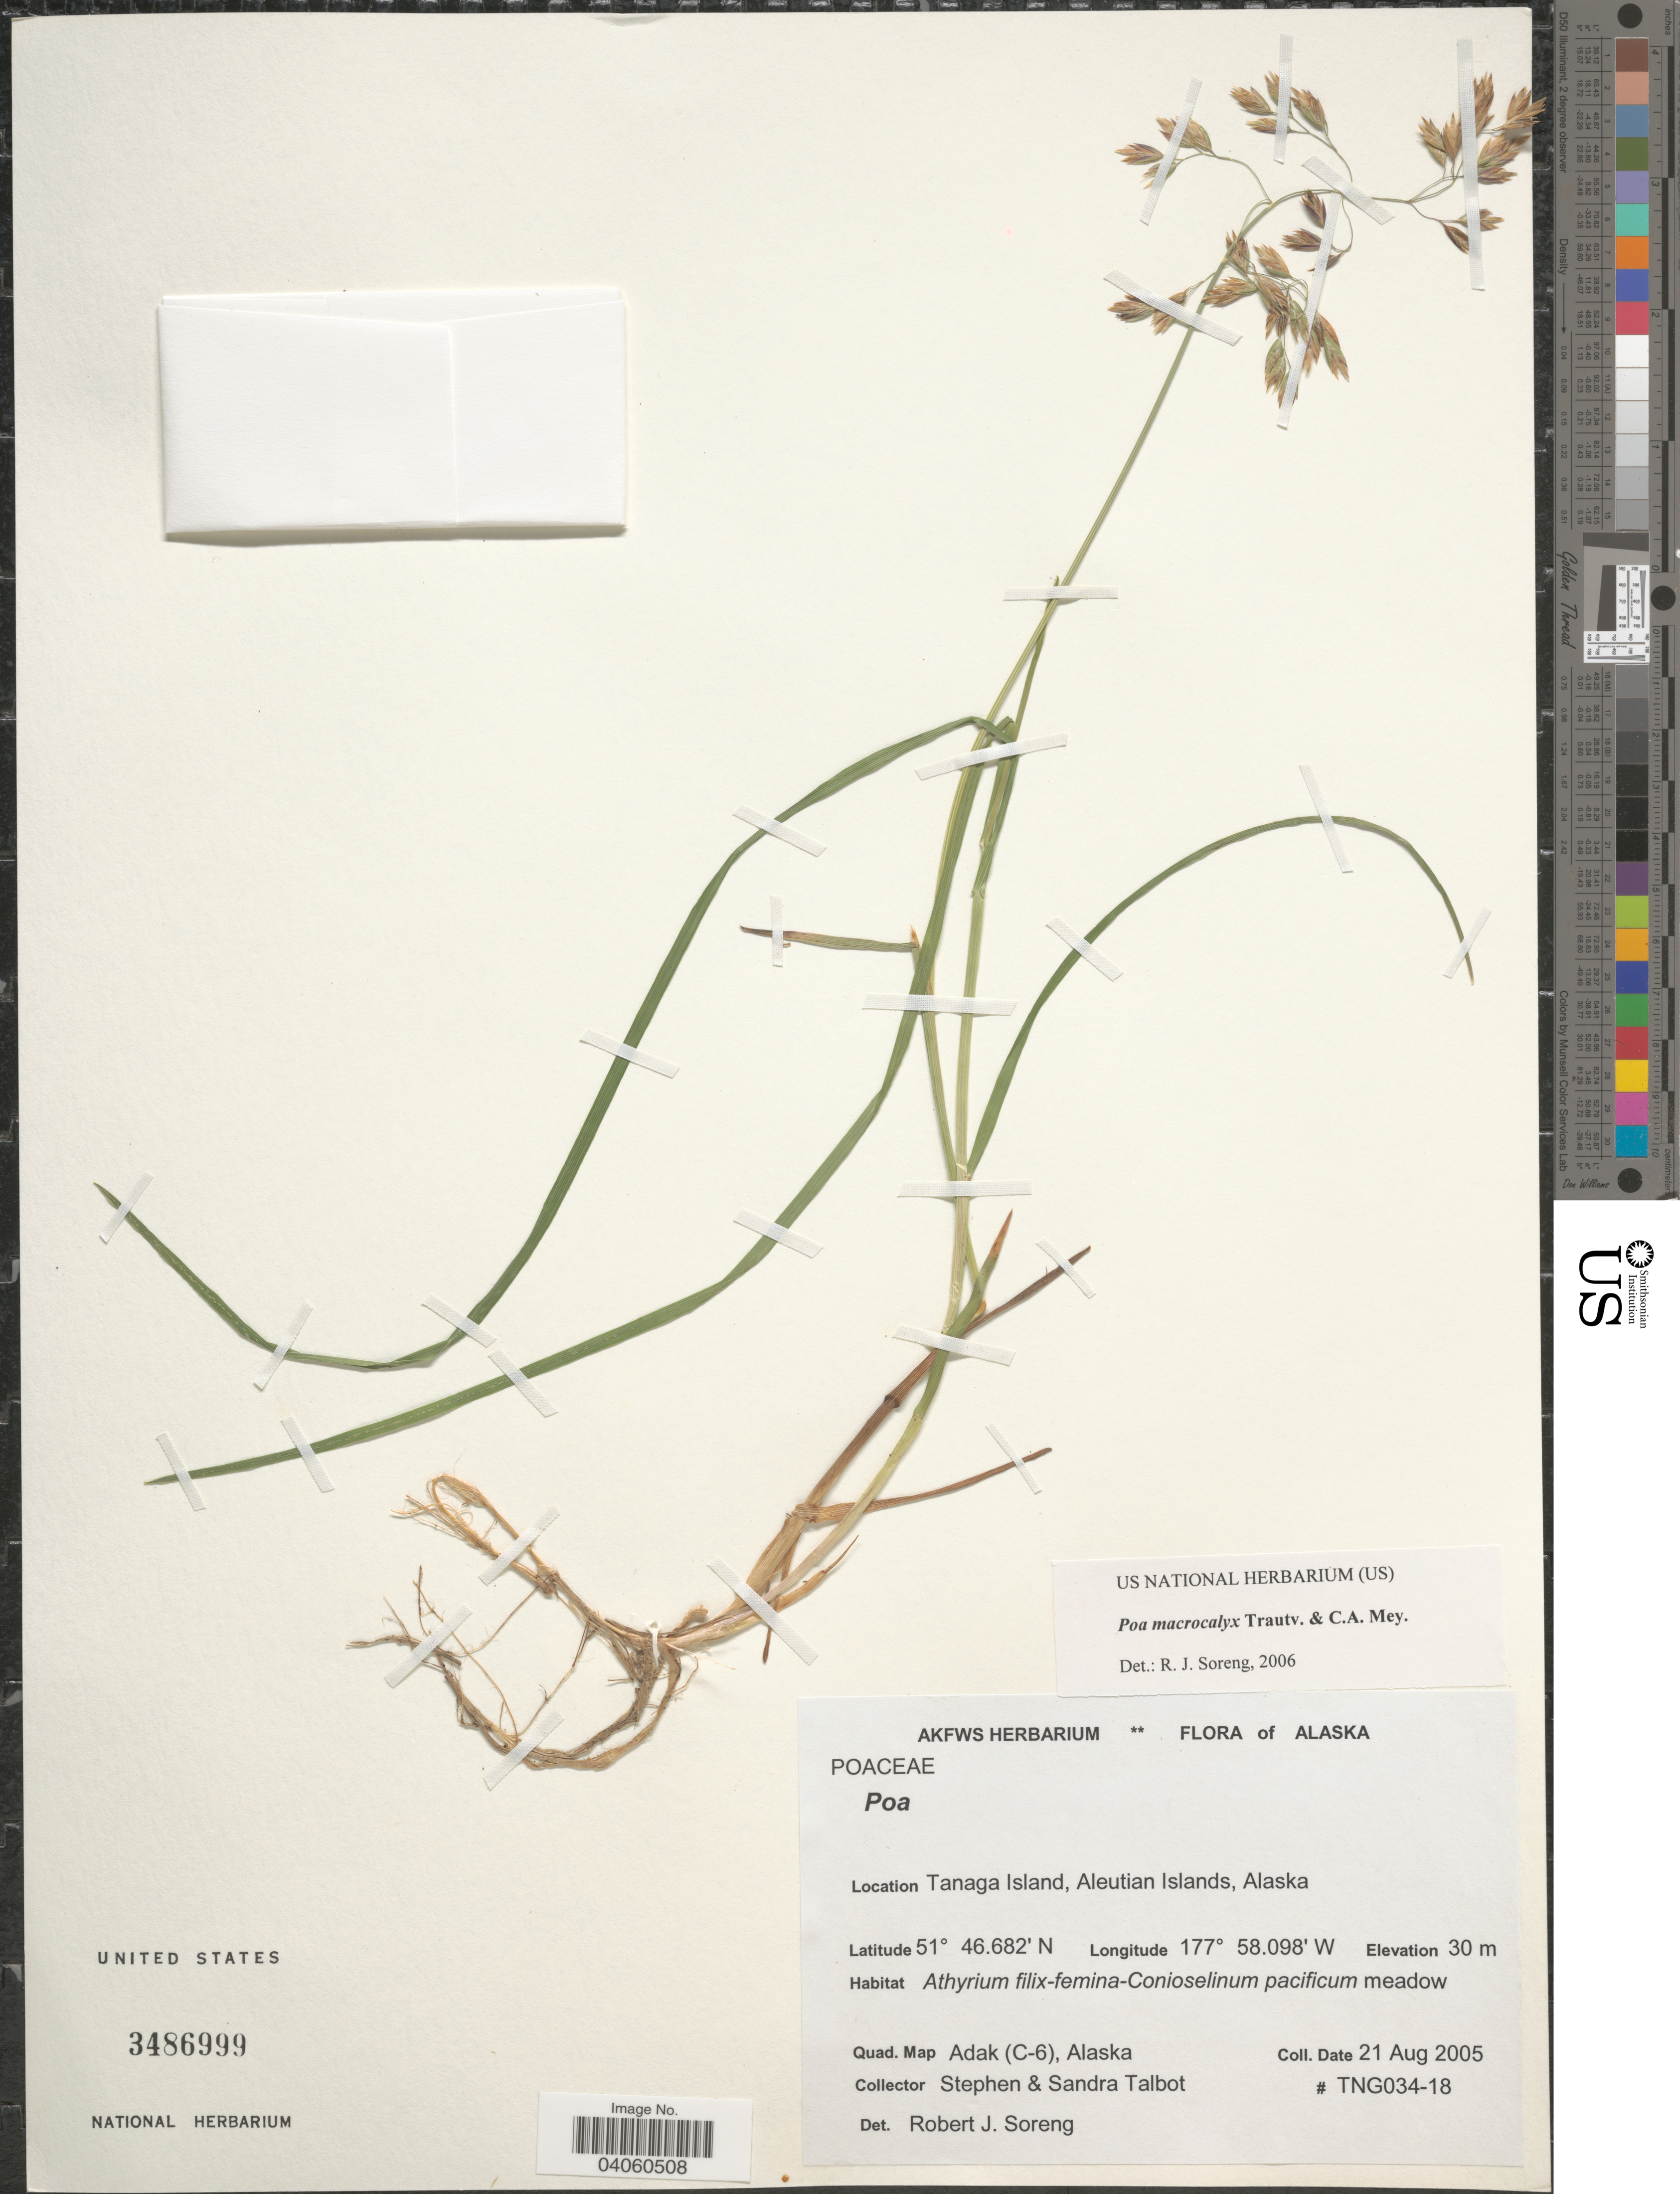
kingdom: Plantae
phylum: Tracheophyta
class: Liliopsida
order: Poales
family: Poaceae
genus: Poa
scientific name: Poa macrocalyx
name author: Trautv. & C.A. Mey.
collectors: S. S. Talbot & S. Talbot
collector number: TNG034-18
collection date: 2005-08-21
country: United States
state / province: Alaska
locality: Tanaga Island, Aleutian Islands. Quad. Map Adak (C-6).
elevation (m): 30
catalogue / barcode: US 3486999